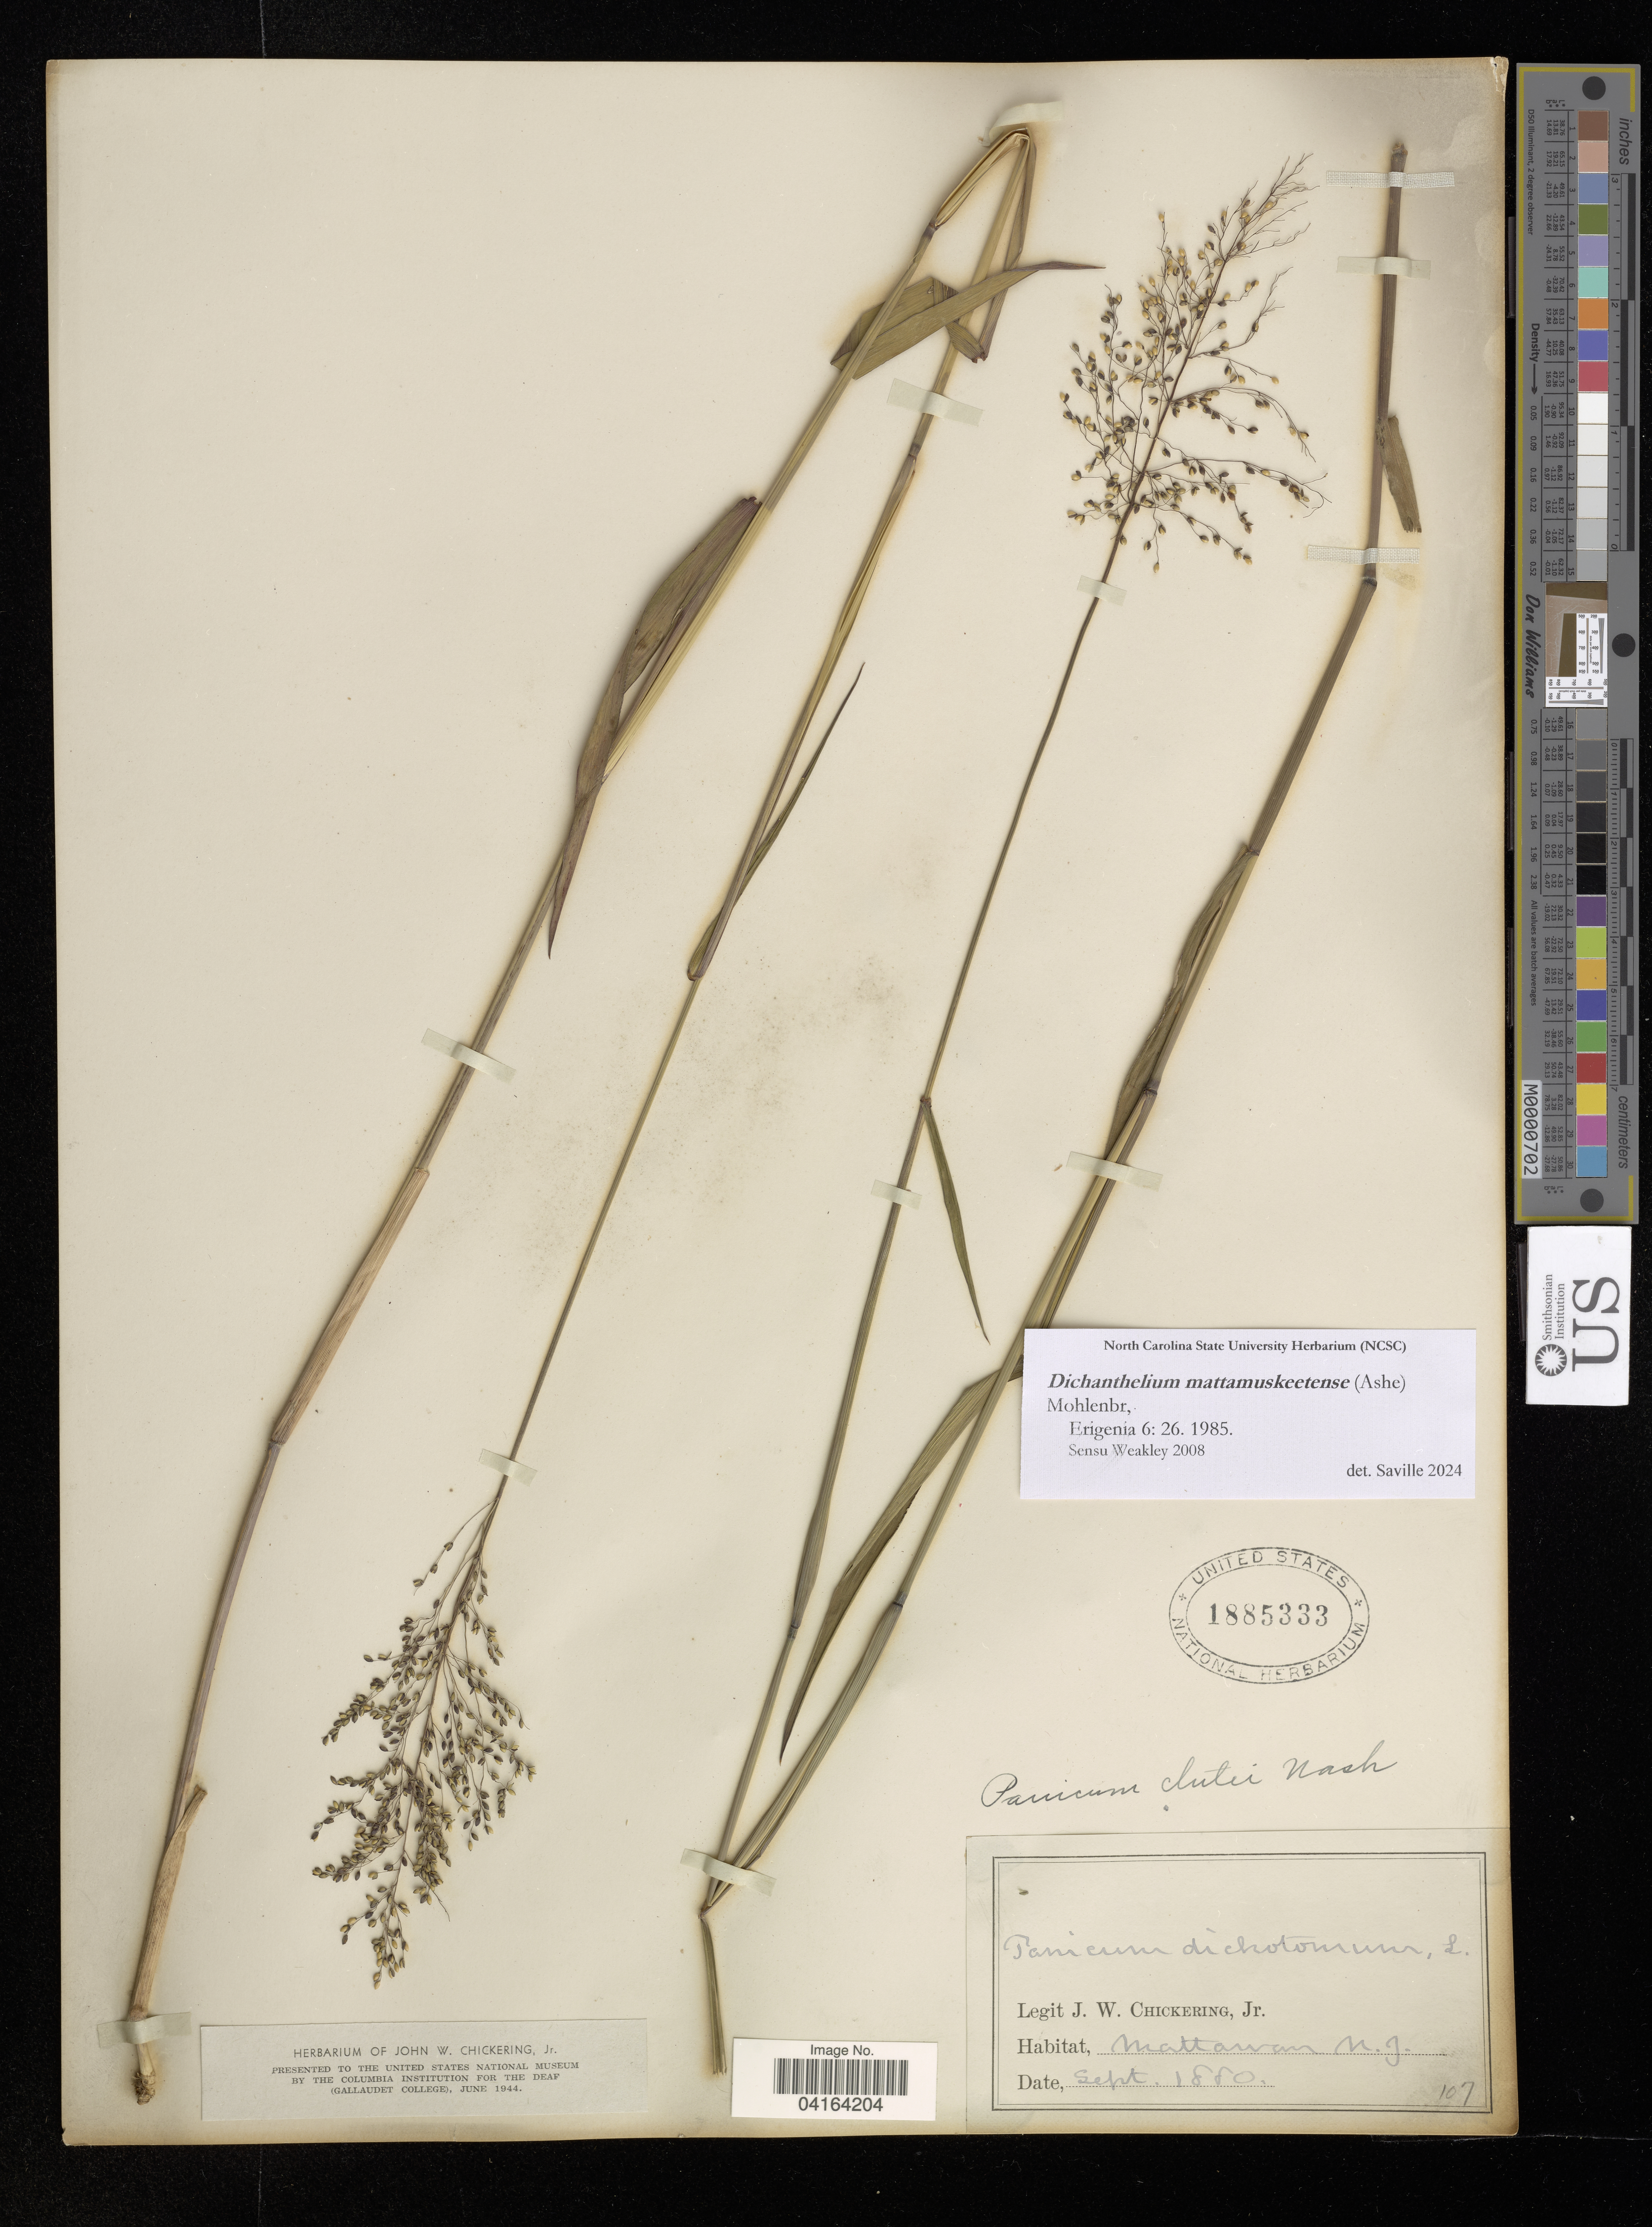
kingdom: Plantae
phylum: Tracheophyta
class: Liliopsida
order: Poales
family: Poaceae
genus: Dichanthelium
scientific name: Dichanthelium mattamuskeetense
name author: (Ashe) Mohlenbr.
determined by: Saville, A. C., (NCSC), North Carolina State University (UNITED STATES)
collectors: J. Chickering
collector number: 107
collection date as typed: Sep 1880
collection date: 1880-09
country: United States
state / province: New Jersey (?)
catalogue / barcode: US 1885333